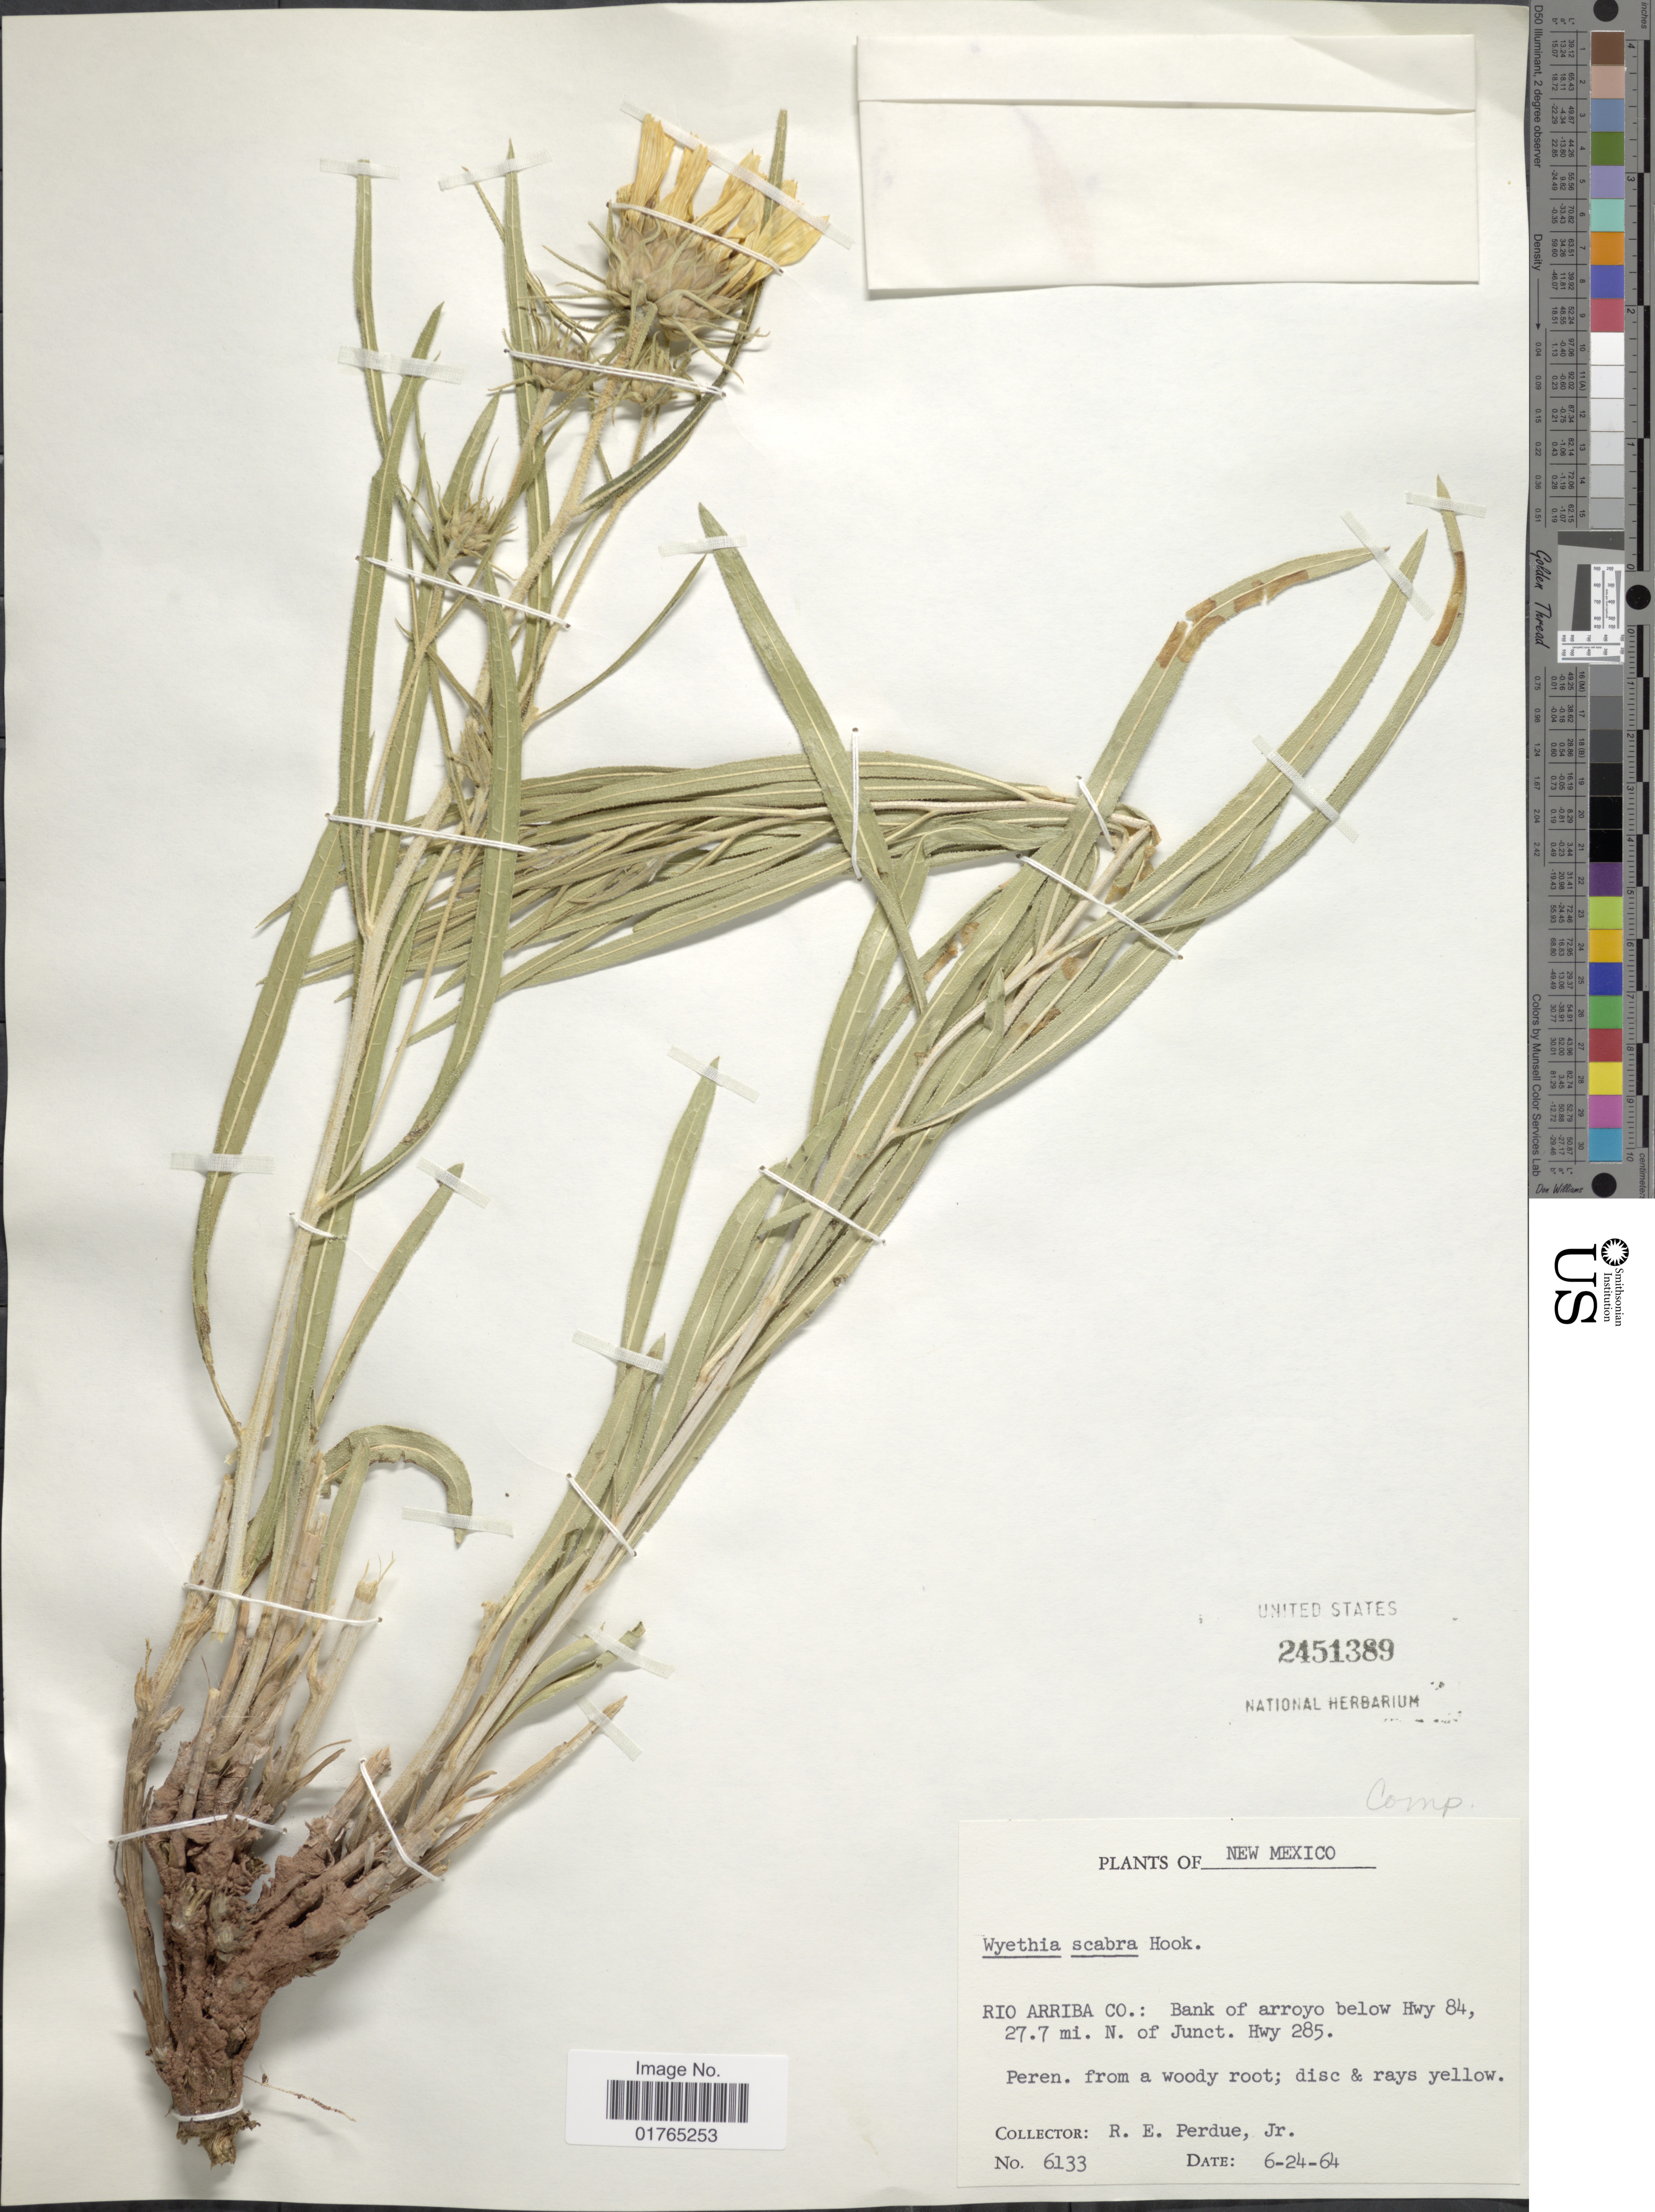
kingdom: Plantae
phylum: Tracheophyta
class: Magnoliopsida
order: Asterales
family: Asteraceae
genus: Wyethia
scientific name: Wyethia scabra var. canescens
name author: W.A. Weber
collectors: R. E. Perdue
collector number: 6133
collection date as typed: Transcribed d/m/y: 24/6/64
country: United States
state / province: New Mexico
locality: Rio Arriba Co.: Bank of arroyo below Hwy 84, 27.7 mi. N. of Junct. Hwy 285, Peren, from a woody root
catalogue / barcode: US 2451389